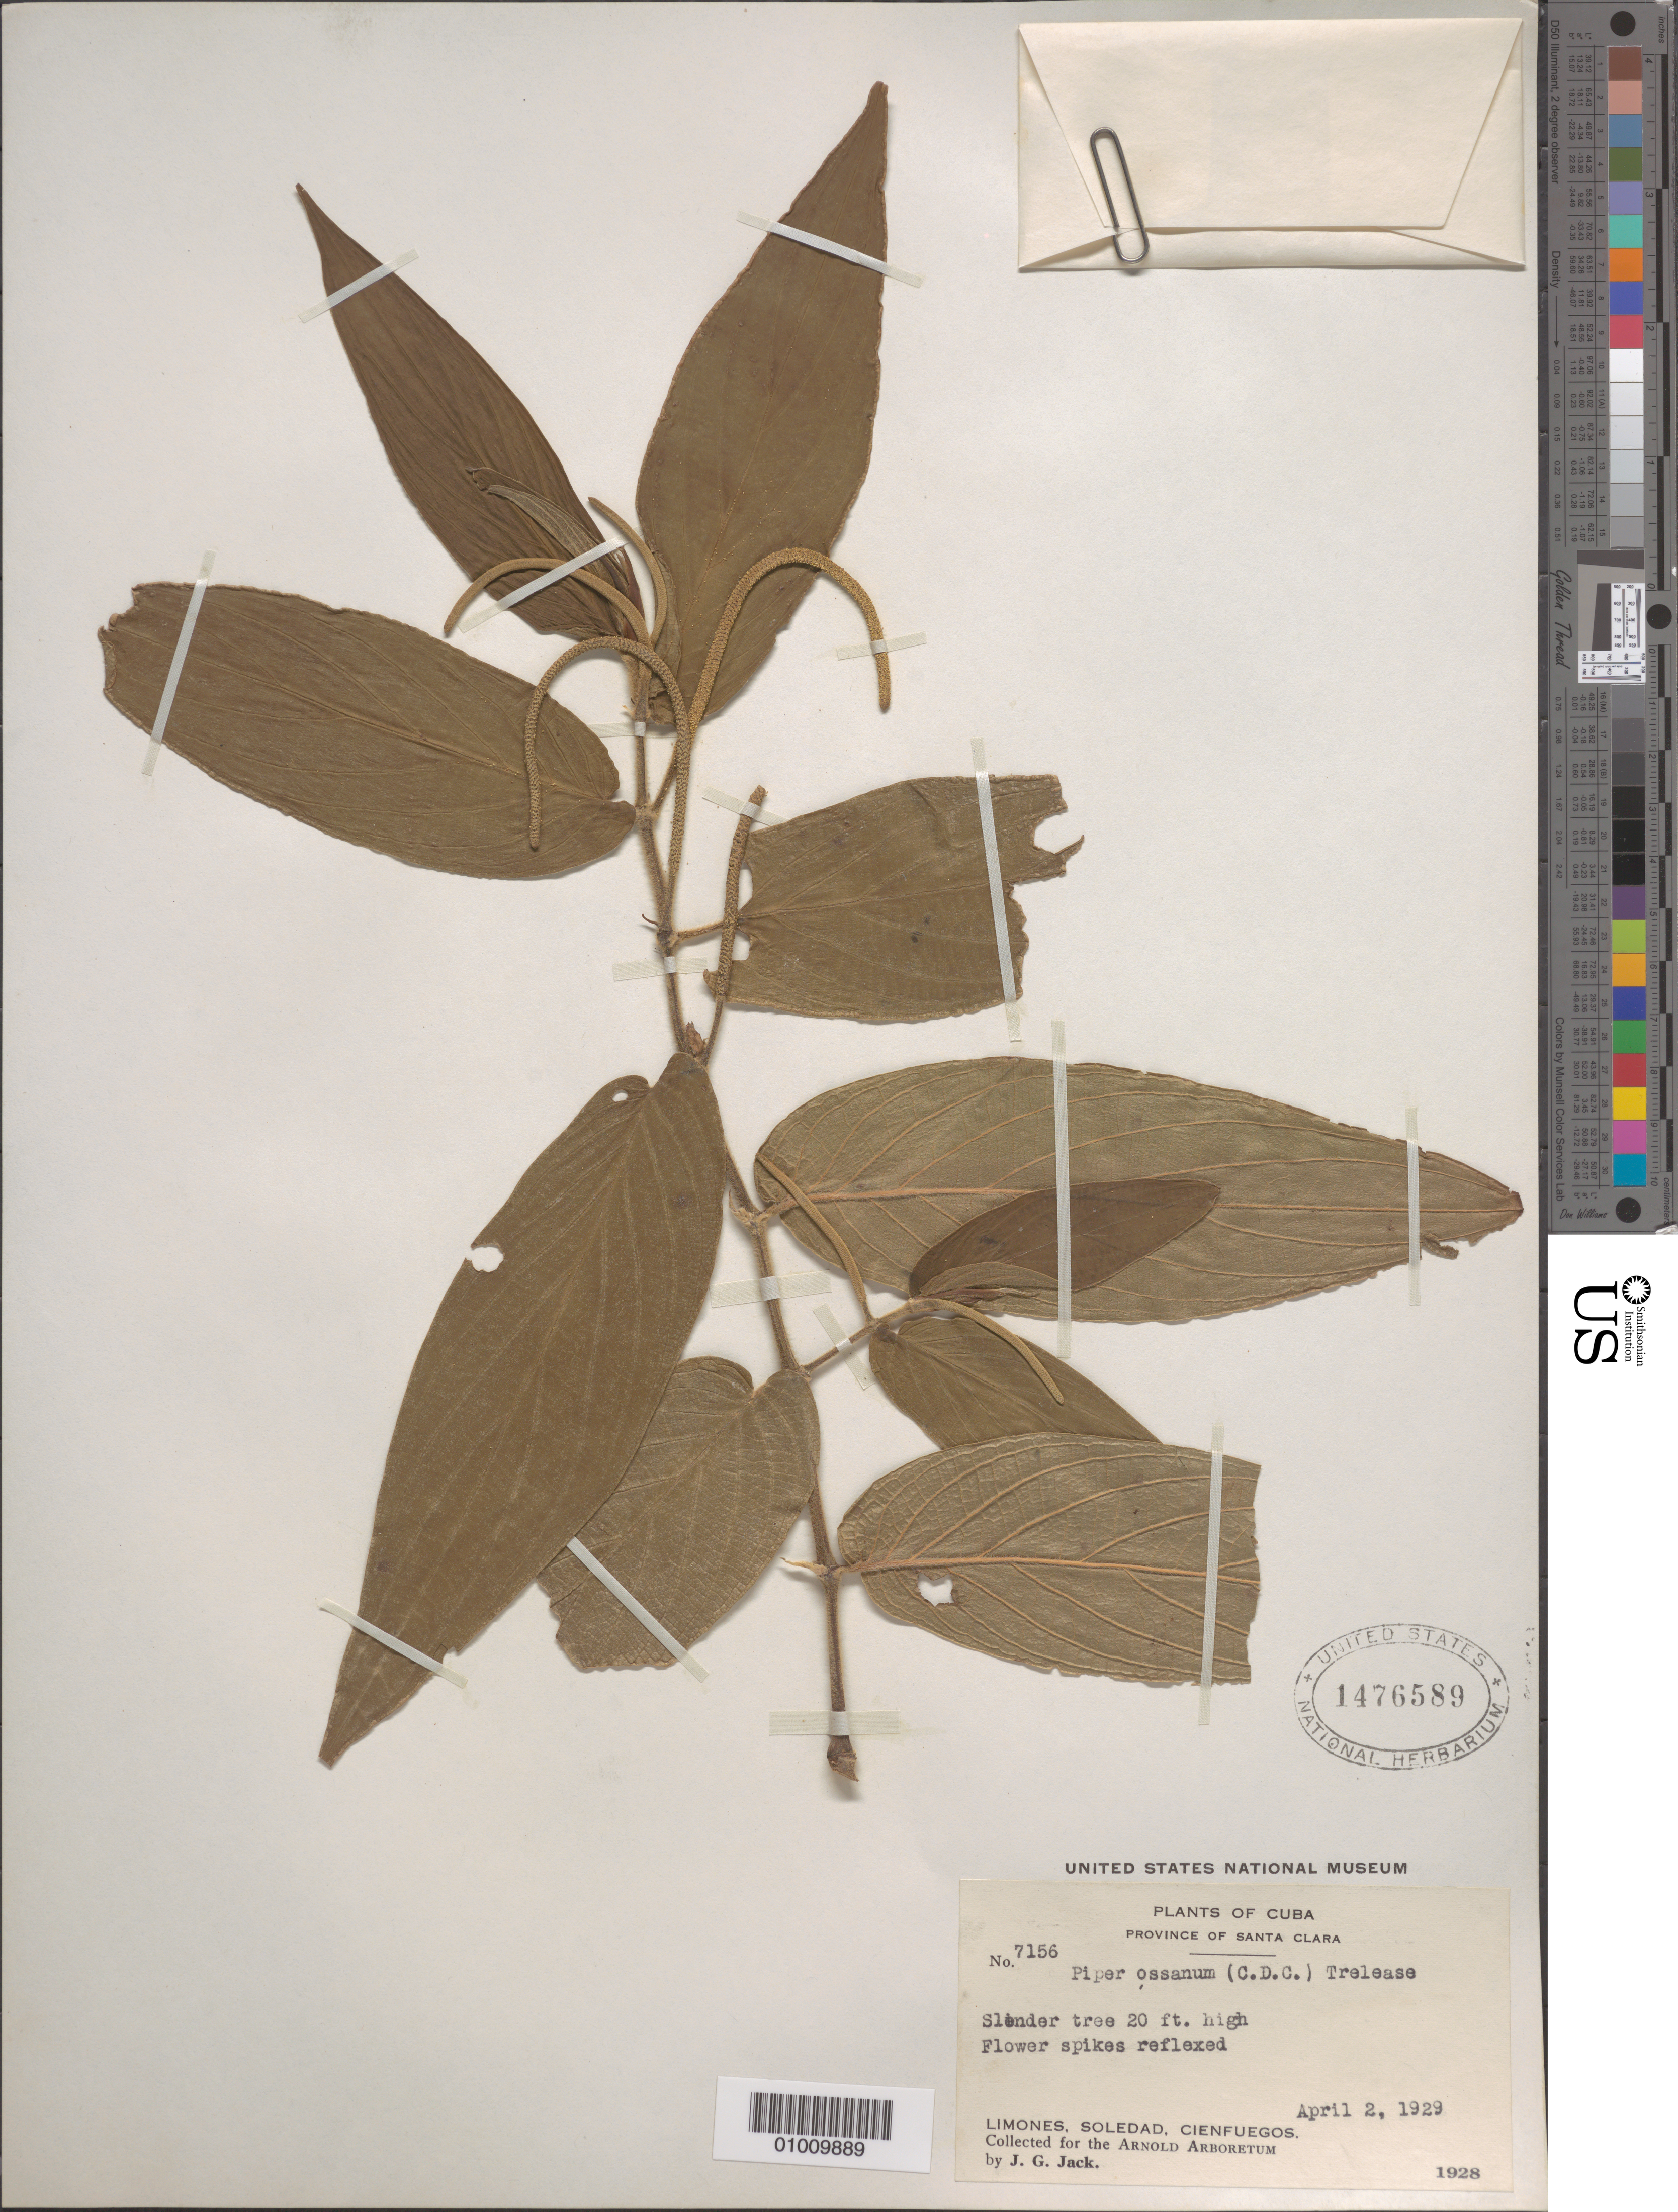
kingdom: Plantae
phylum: Tracheophyta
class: Magnoliopsida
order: Piperales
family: Piperaceae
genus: Piper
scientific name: Piper ossanum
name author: (C. DC.) Trel.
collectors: J. G. Jack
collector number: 7156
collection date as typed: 02 Apr 1929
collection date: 1929-04-02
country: Cuba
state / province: Cienfuegos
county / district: Santa Clara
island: Cuba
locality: Limones, Soledad, Cienfuegos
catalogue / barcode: US 1476589